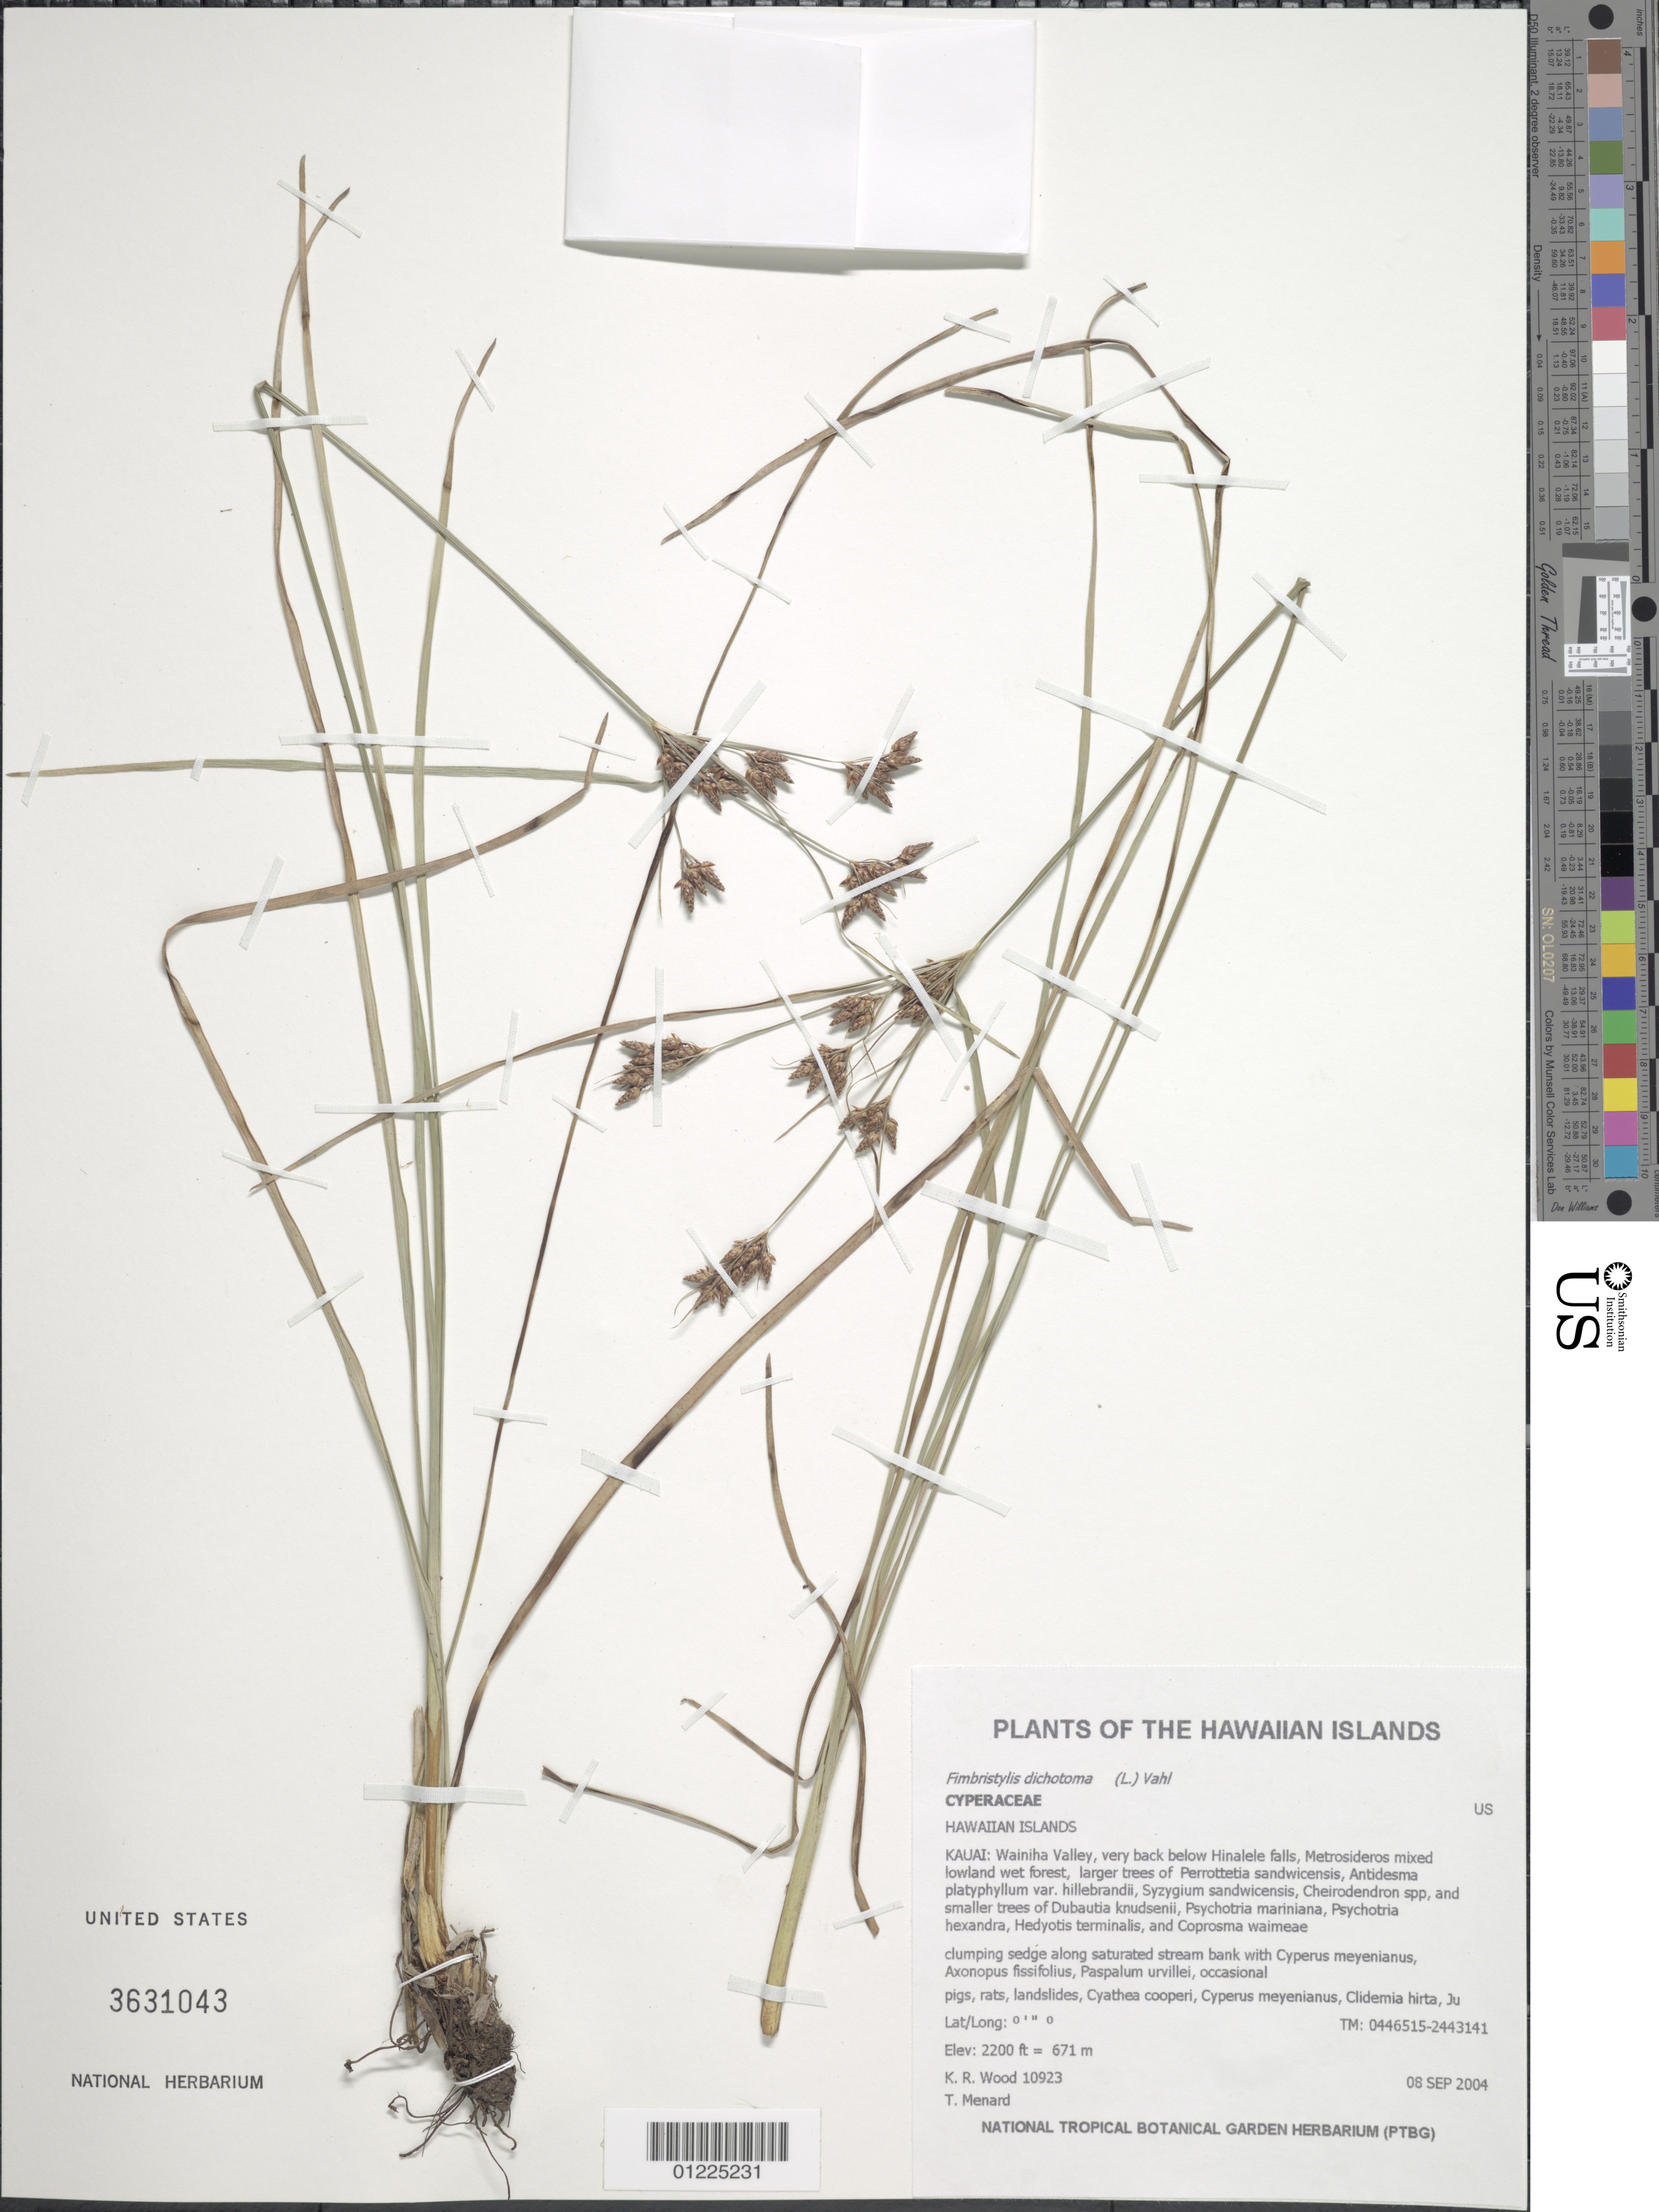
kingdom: Plantae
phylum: Tracheophyta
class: Liliopsida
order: Poales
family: Cyperaceae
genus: Fimbristylis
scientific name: Fimbristylis dichotoma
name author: (L.) Vahl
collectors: K. R. Wood & T. Menard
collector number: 10923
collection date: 2004-09-08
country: United States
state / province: Hawaii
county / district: Kauai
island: Kaua'i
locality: Wainiha Valley, very back below Hinalele falls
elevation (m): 671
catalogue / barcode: US 3631041